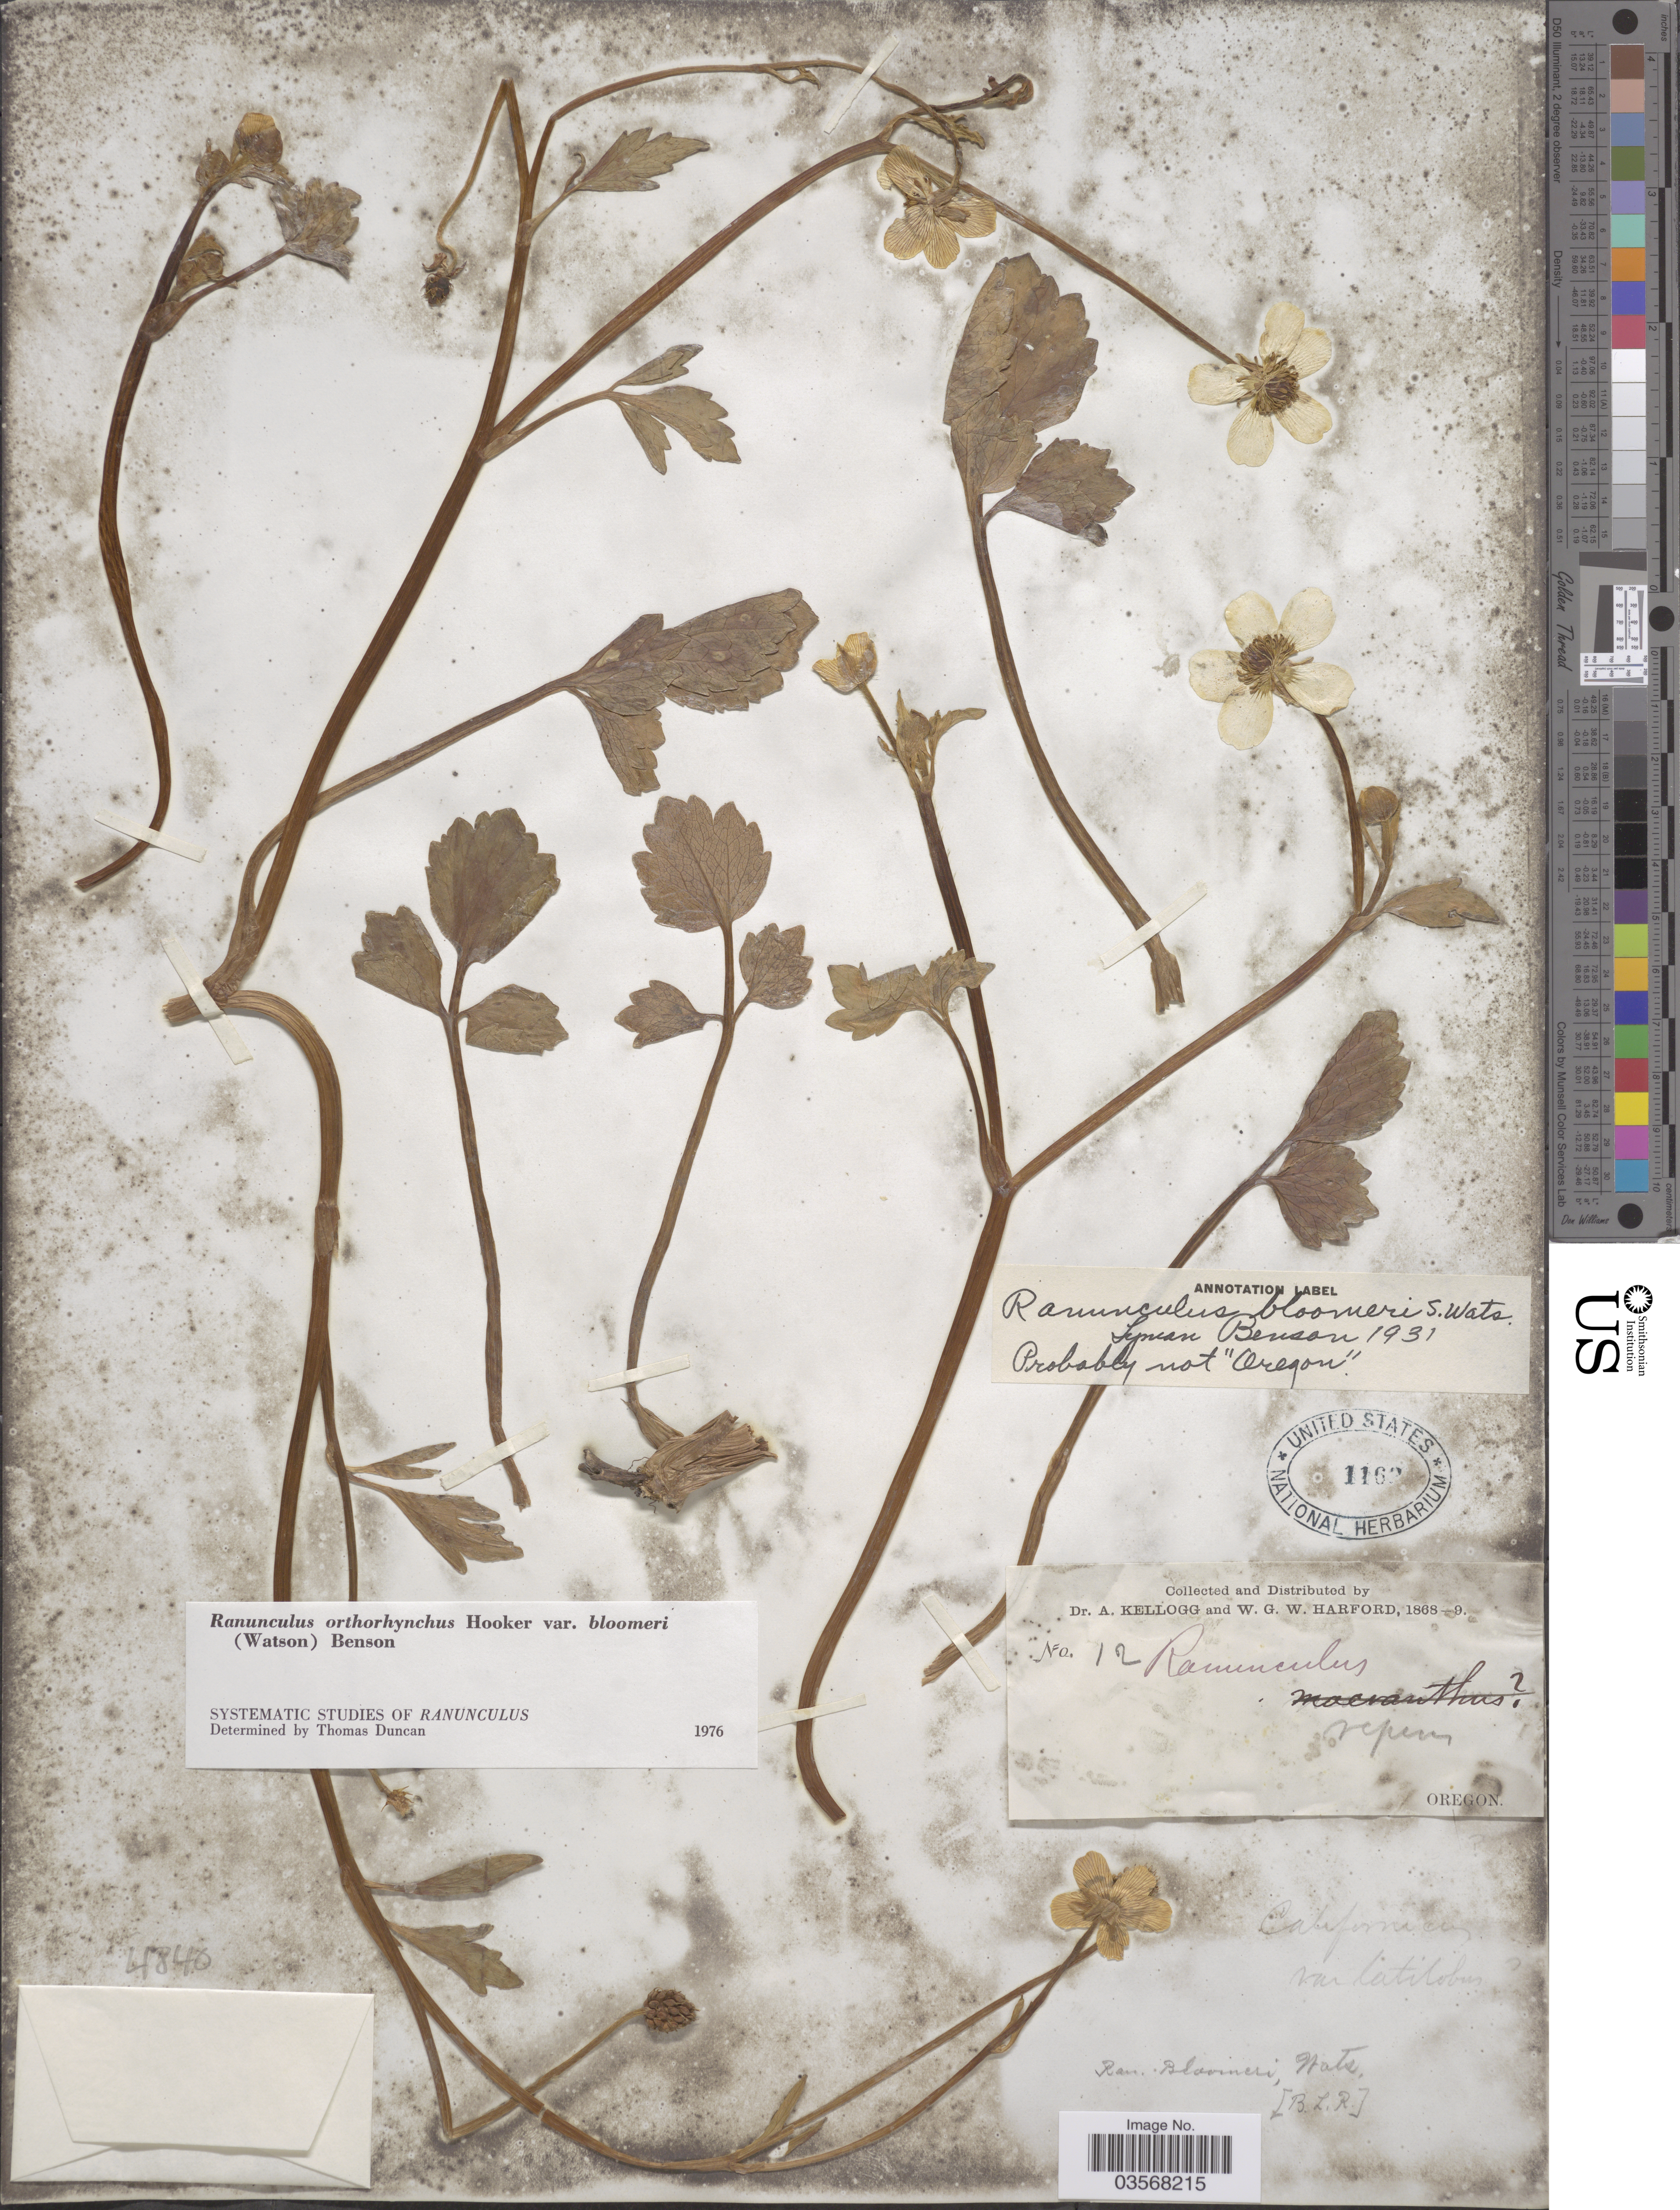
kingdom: Plantae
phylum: Tracheophyta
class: Magnoliopsida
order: Ranunculales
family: Ranunculaceae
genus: Ranunculus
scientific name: Ranunculus orthorhynchus var. bloomeri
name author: (S. Watson) L.D. Benson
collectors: A. Kellogg & W. G. W. Harford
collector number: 12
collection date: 1868/1869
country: United States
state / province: Oregon